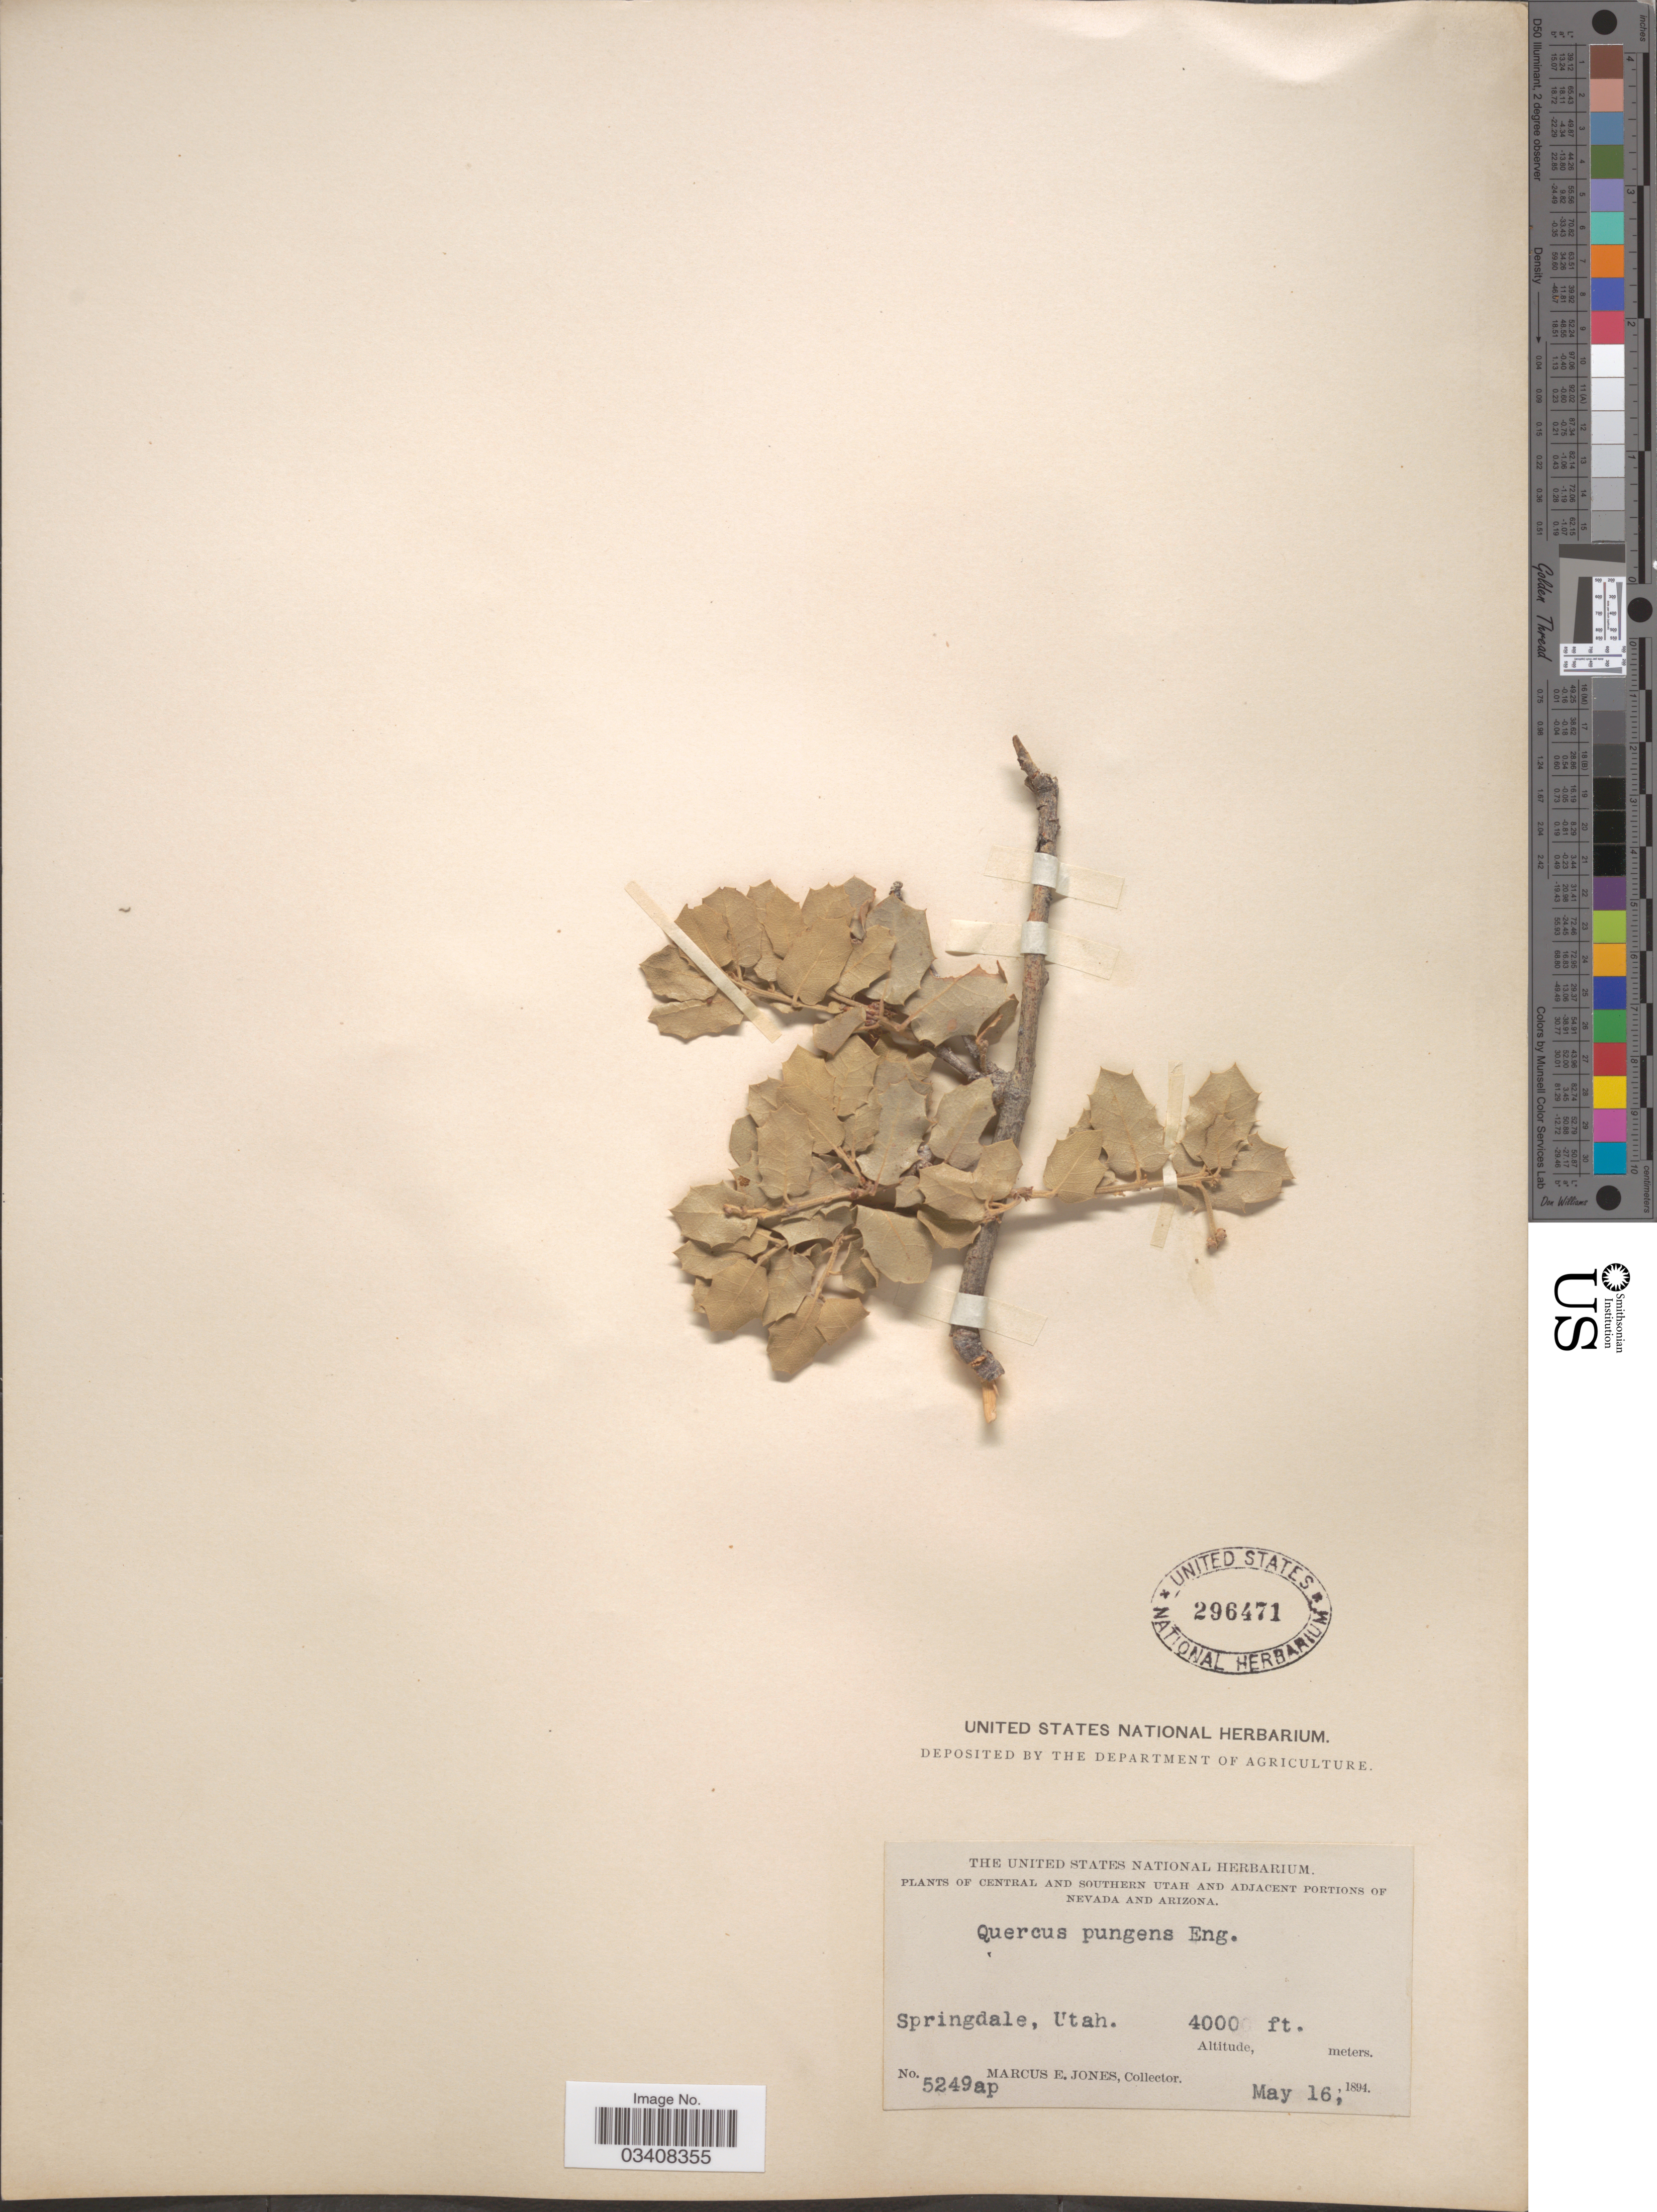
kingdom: Plantae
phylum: Tracheophyta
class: Magnoliopsida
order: Fagales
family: Fagaceae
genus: Quercus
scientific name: Quercus pungens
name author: Liebm.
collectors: M. E. Jones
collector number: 5249 ap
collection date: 1894-05-16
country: United States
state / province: Utah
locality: Central and Southern Utah. Springdale.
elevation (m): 1219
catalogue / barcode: US 296471